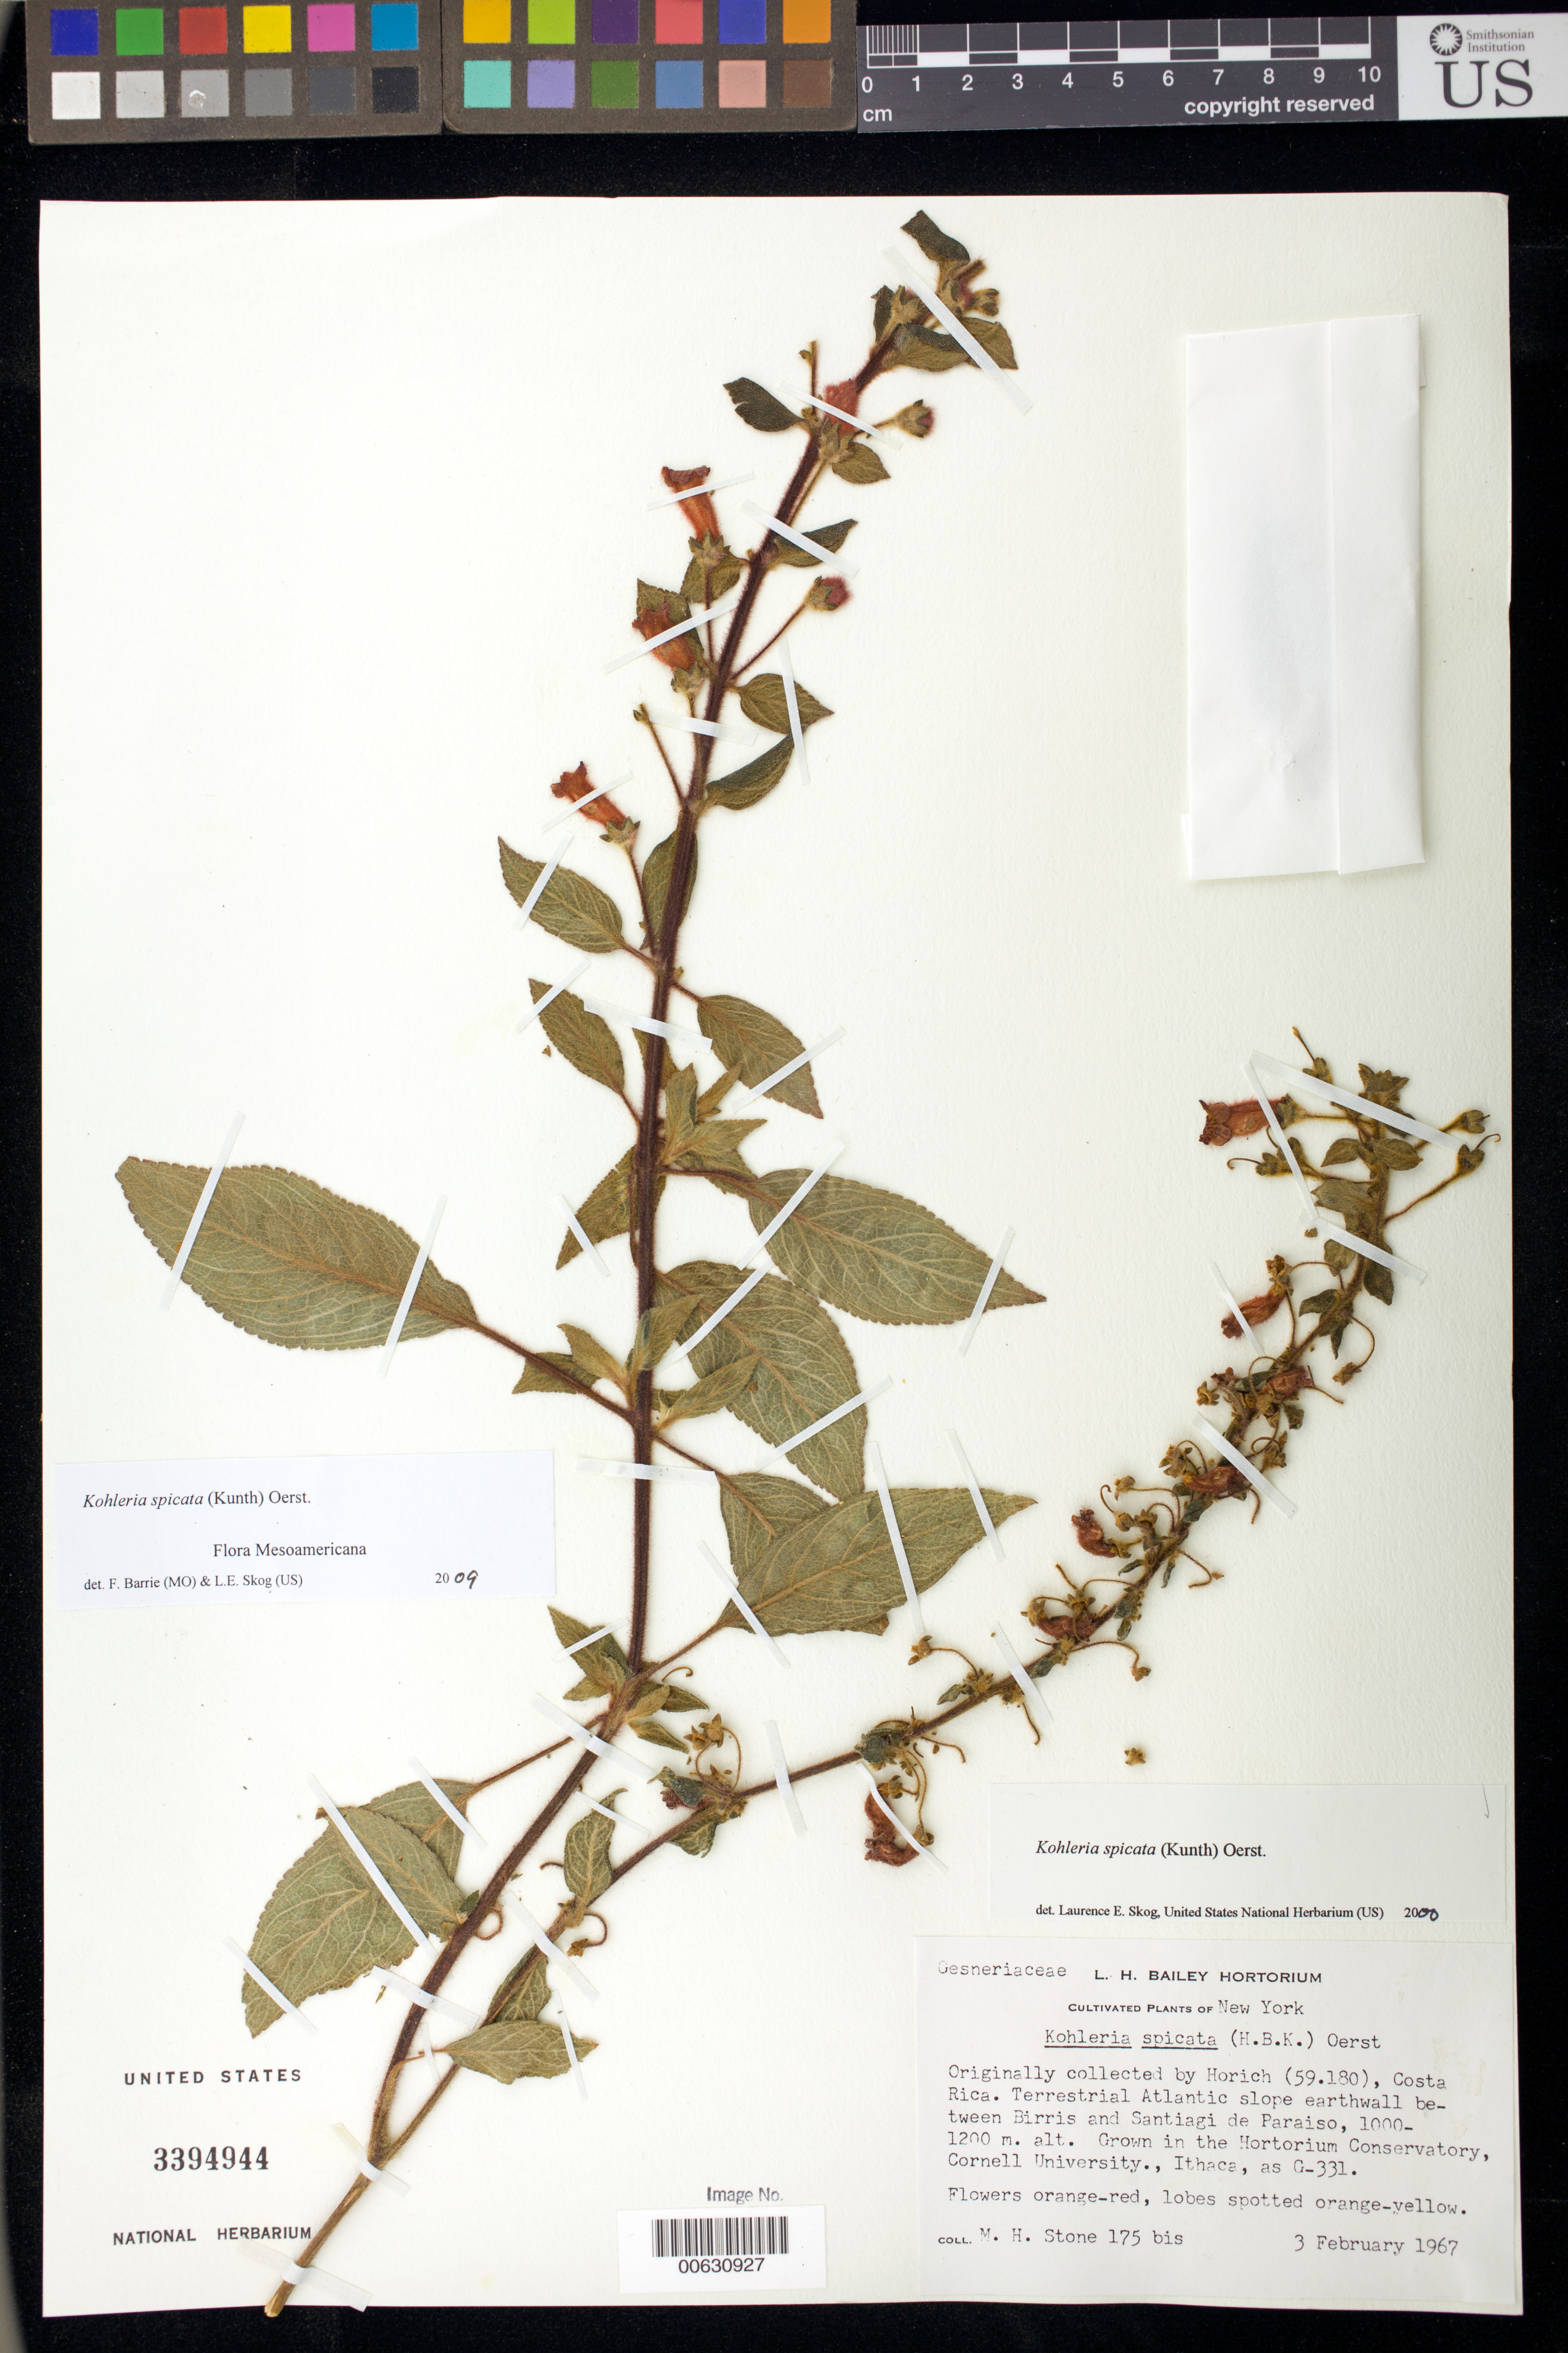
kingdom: Plantae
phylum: Tracheophyta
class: Magnoliopsida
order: Lamiales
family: Gesneriaceae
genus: Kohleria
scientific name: Kohleria spicata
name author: (Kunth) Oerst.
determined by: Skog, Laurence E.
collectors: M. Stone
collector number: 175 bis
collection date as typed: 03 Feb 1967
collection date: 1967-02-03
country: Costa Rica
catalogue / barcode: US 3394944